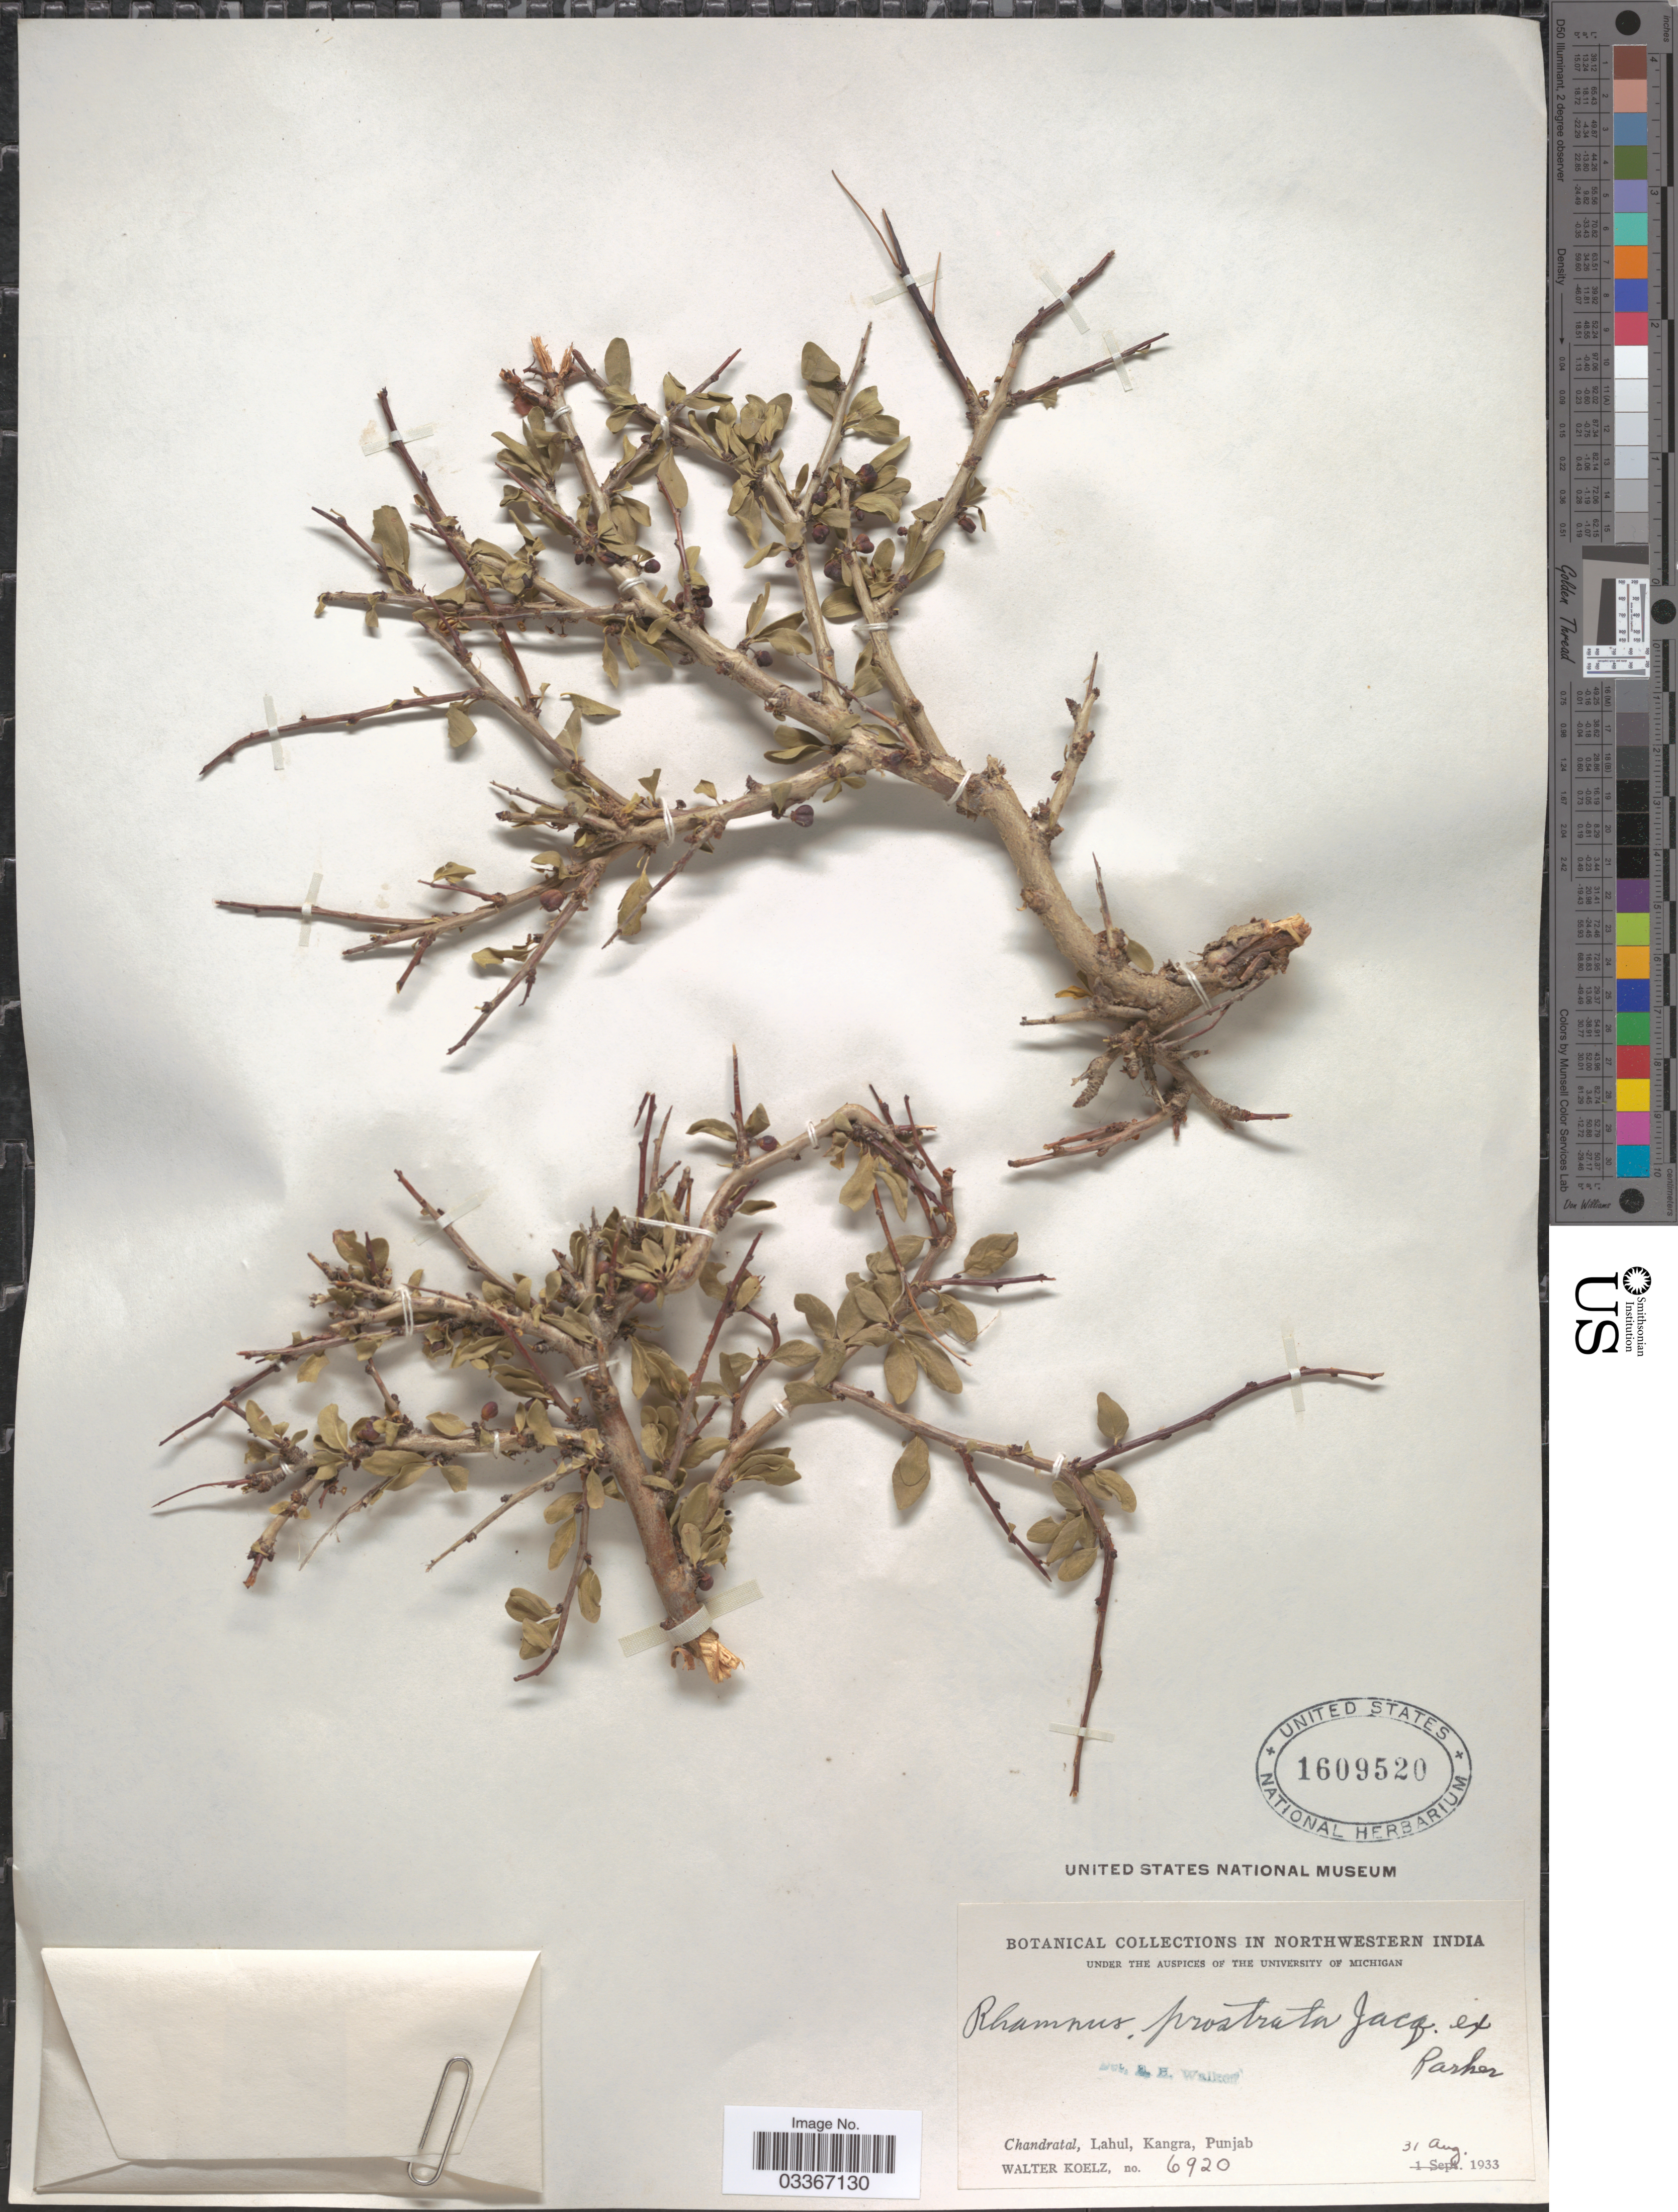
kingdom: Plantae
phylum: Tracheophyta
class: Magnoliopsida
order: Rosales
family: Rhamnaceae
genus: Rhamnus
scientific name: Rhamnus prostrata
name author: Jacq.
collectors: W. N. Koelz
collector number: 6920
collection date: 1933-08-31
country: India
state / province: Punjab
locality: Northwestern India. Chandratal, Lahul, Kangra.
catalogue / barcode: US 1609520